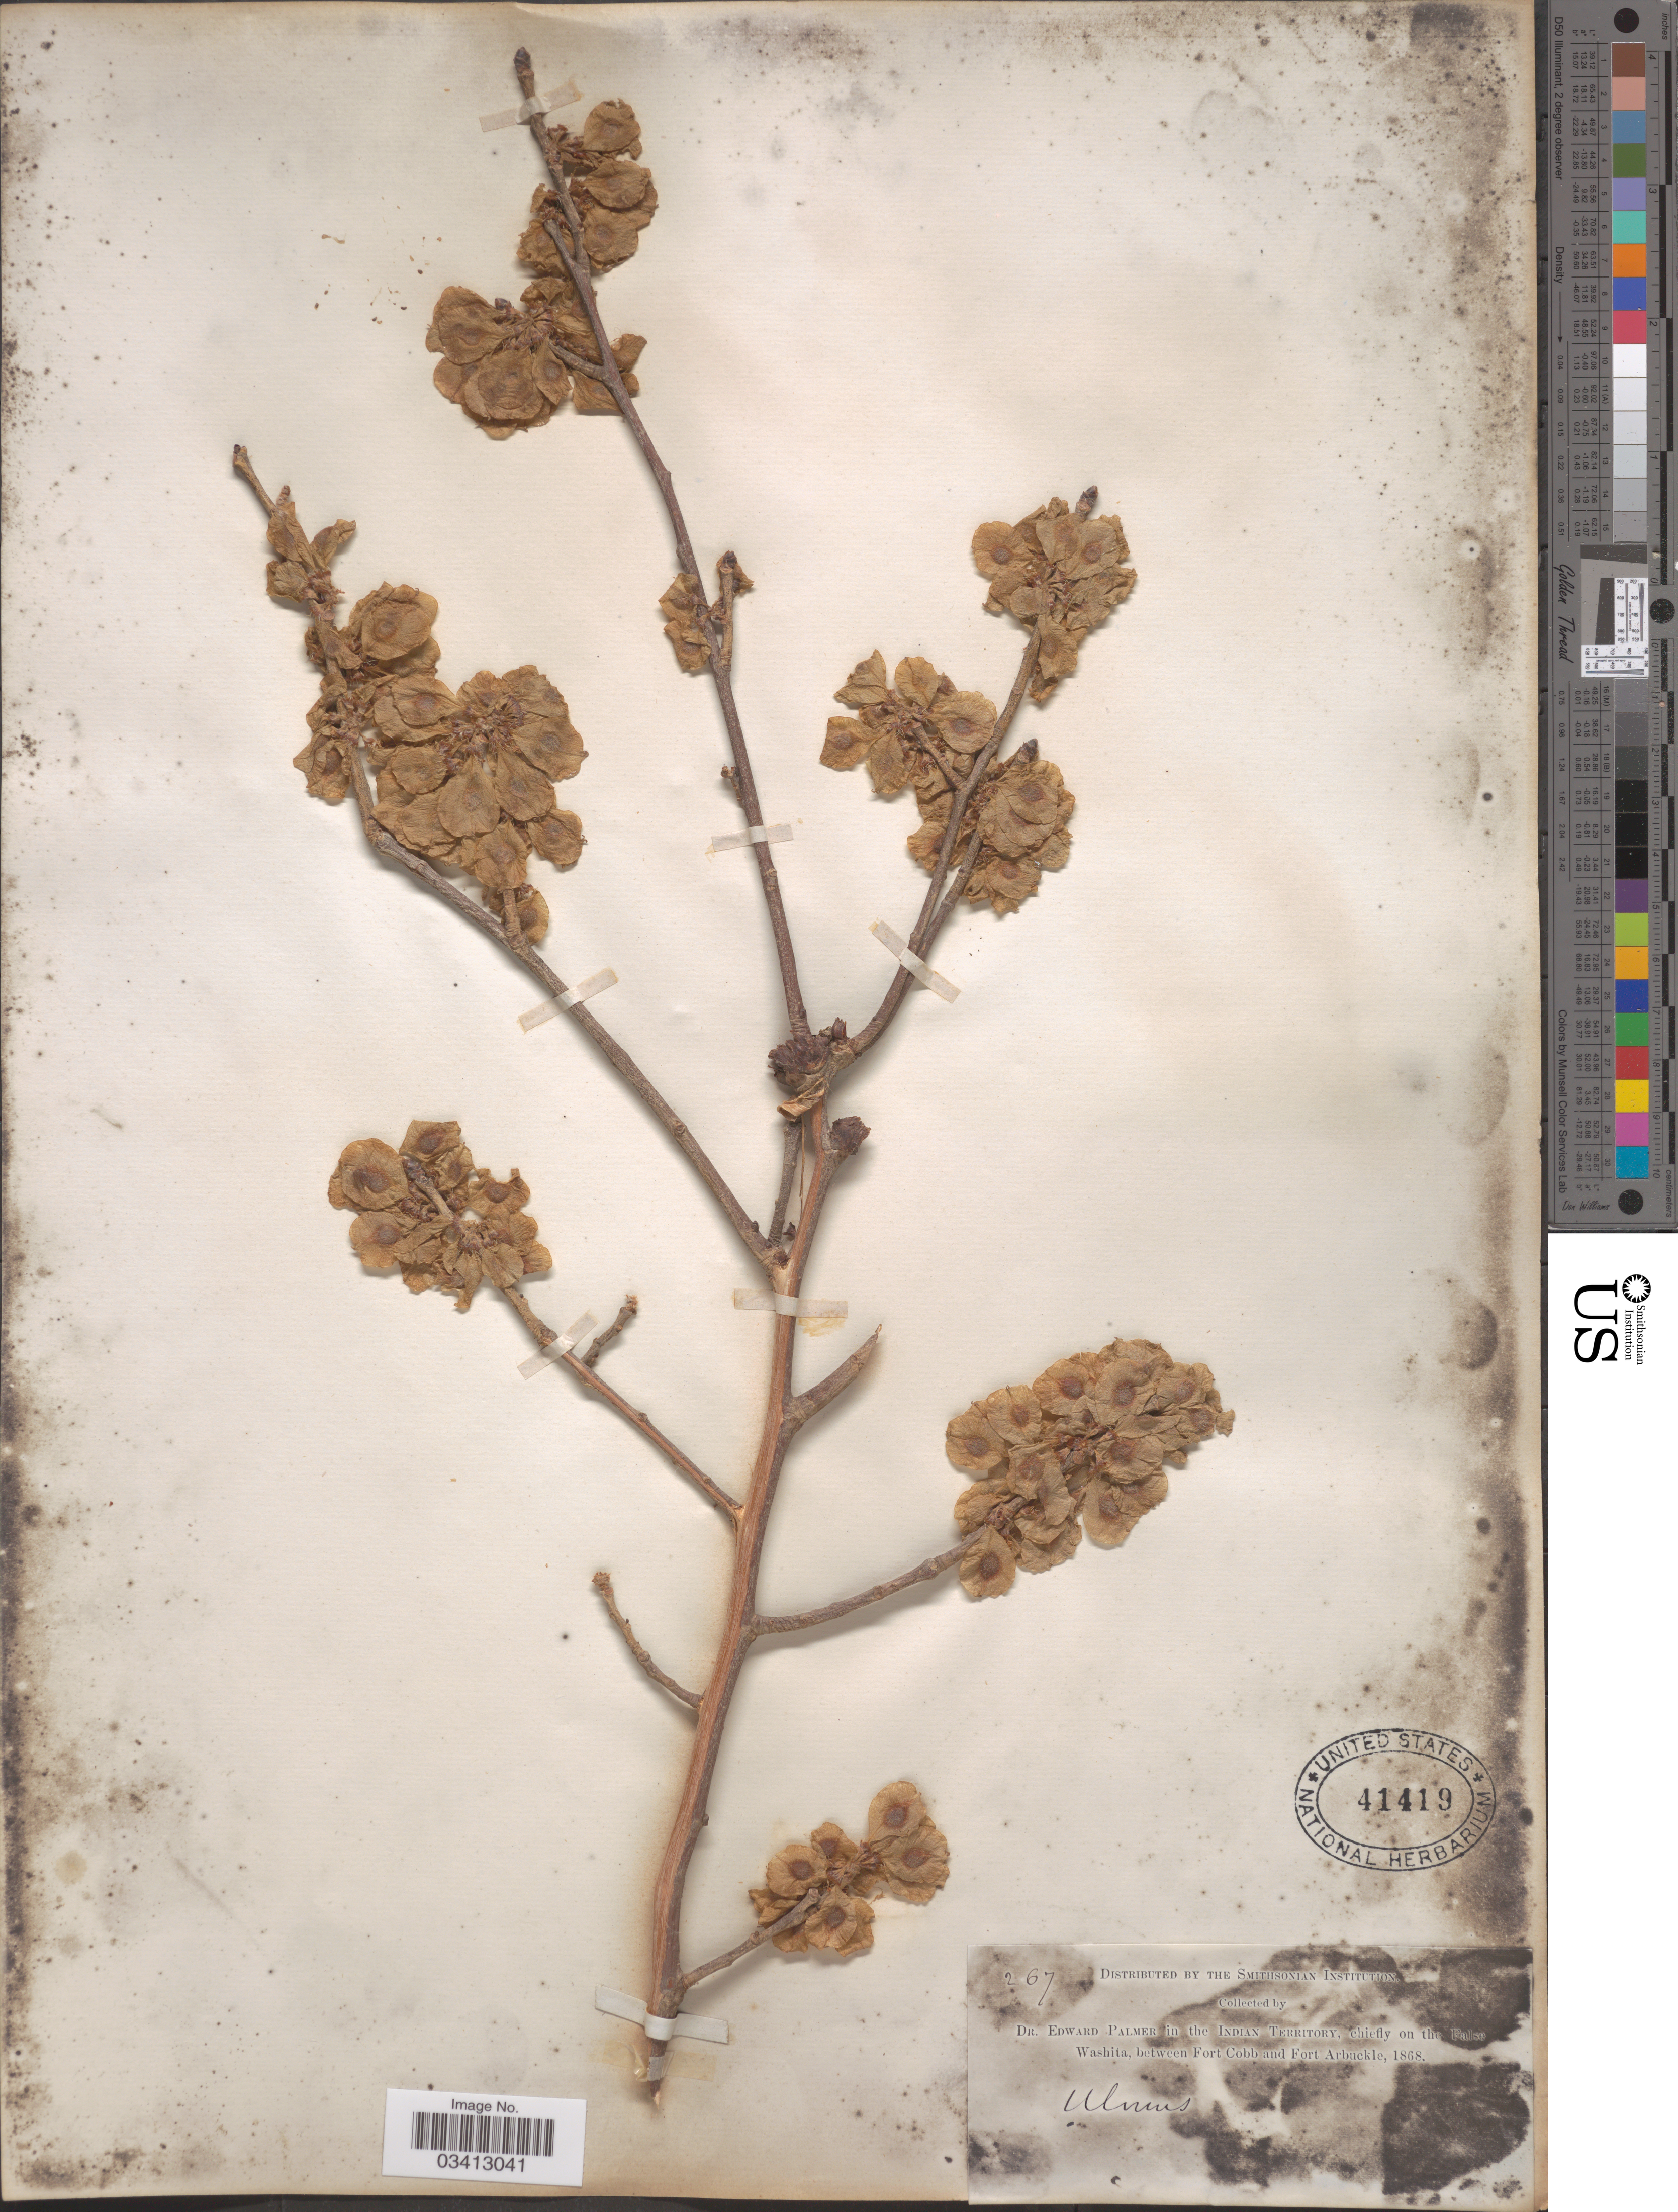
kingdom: Plantae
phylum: Tracheophyta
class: Magnoliopsida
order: Rosales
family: Ulmaceae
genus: Ulmus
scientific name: Ulmus rubra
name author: Muhl.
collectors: E. Palmer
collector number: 267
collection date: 1868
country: United States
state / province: Oklahoma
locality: In the Indian Territory, chiefly on the False Washita, between Fort Cobb and Fort Arbuckle.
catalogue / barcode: US 41419